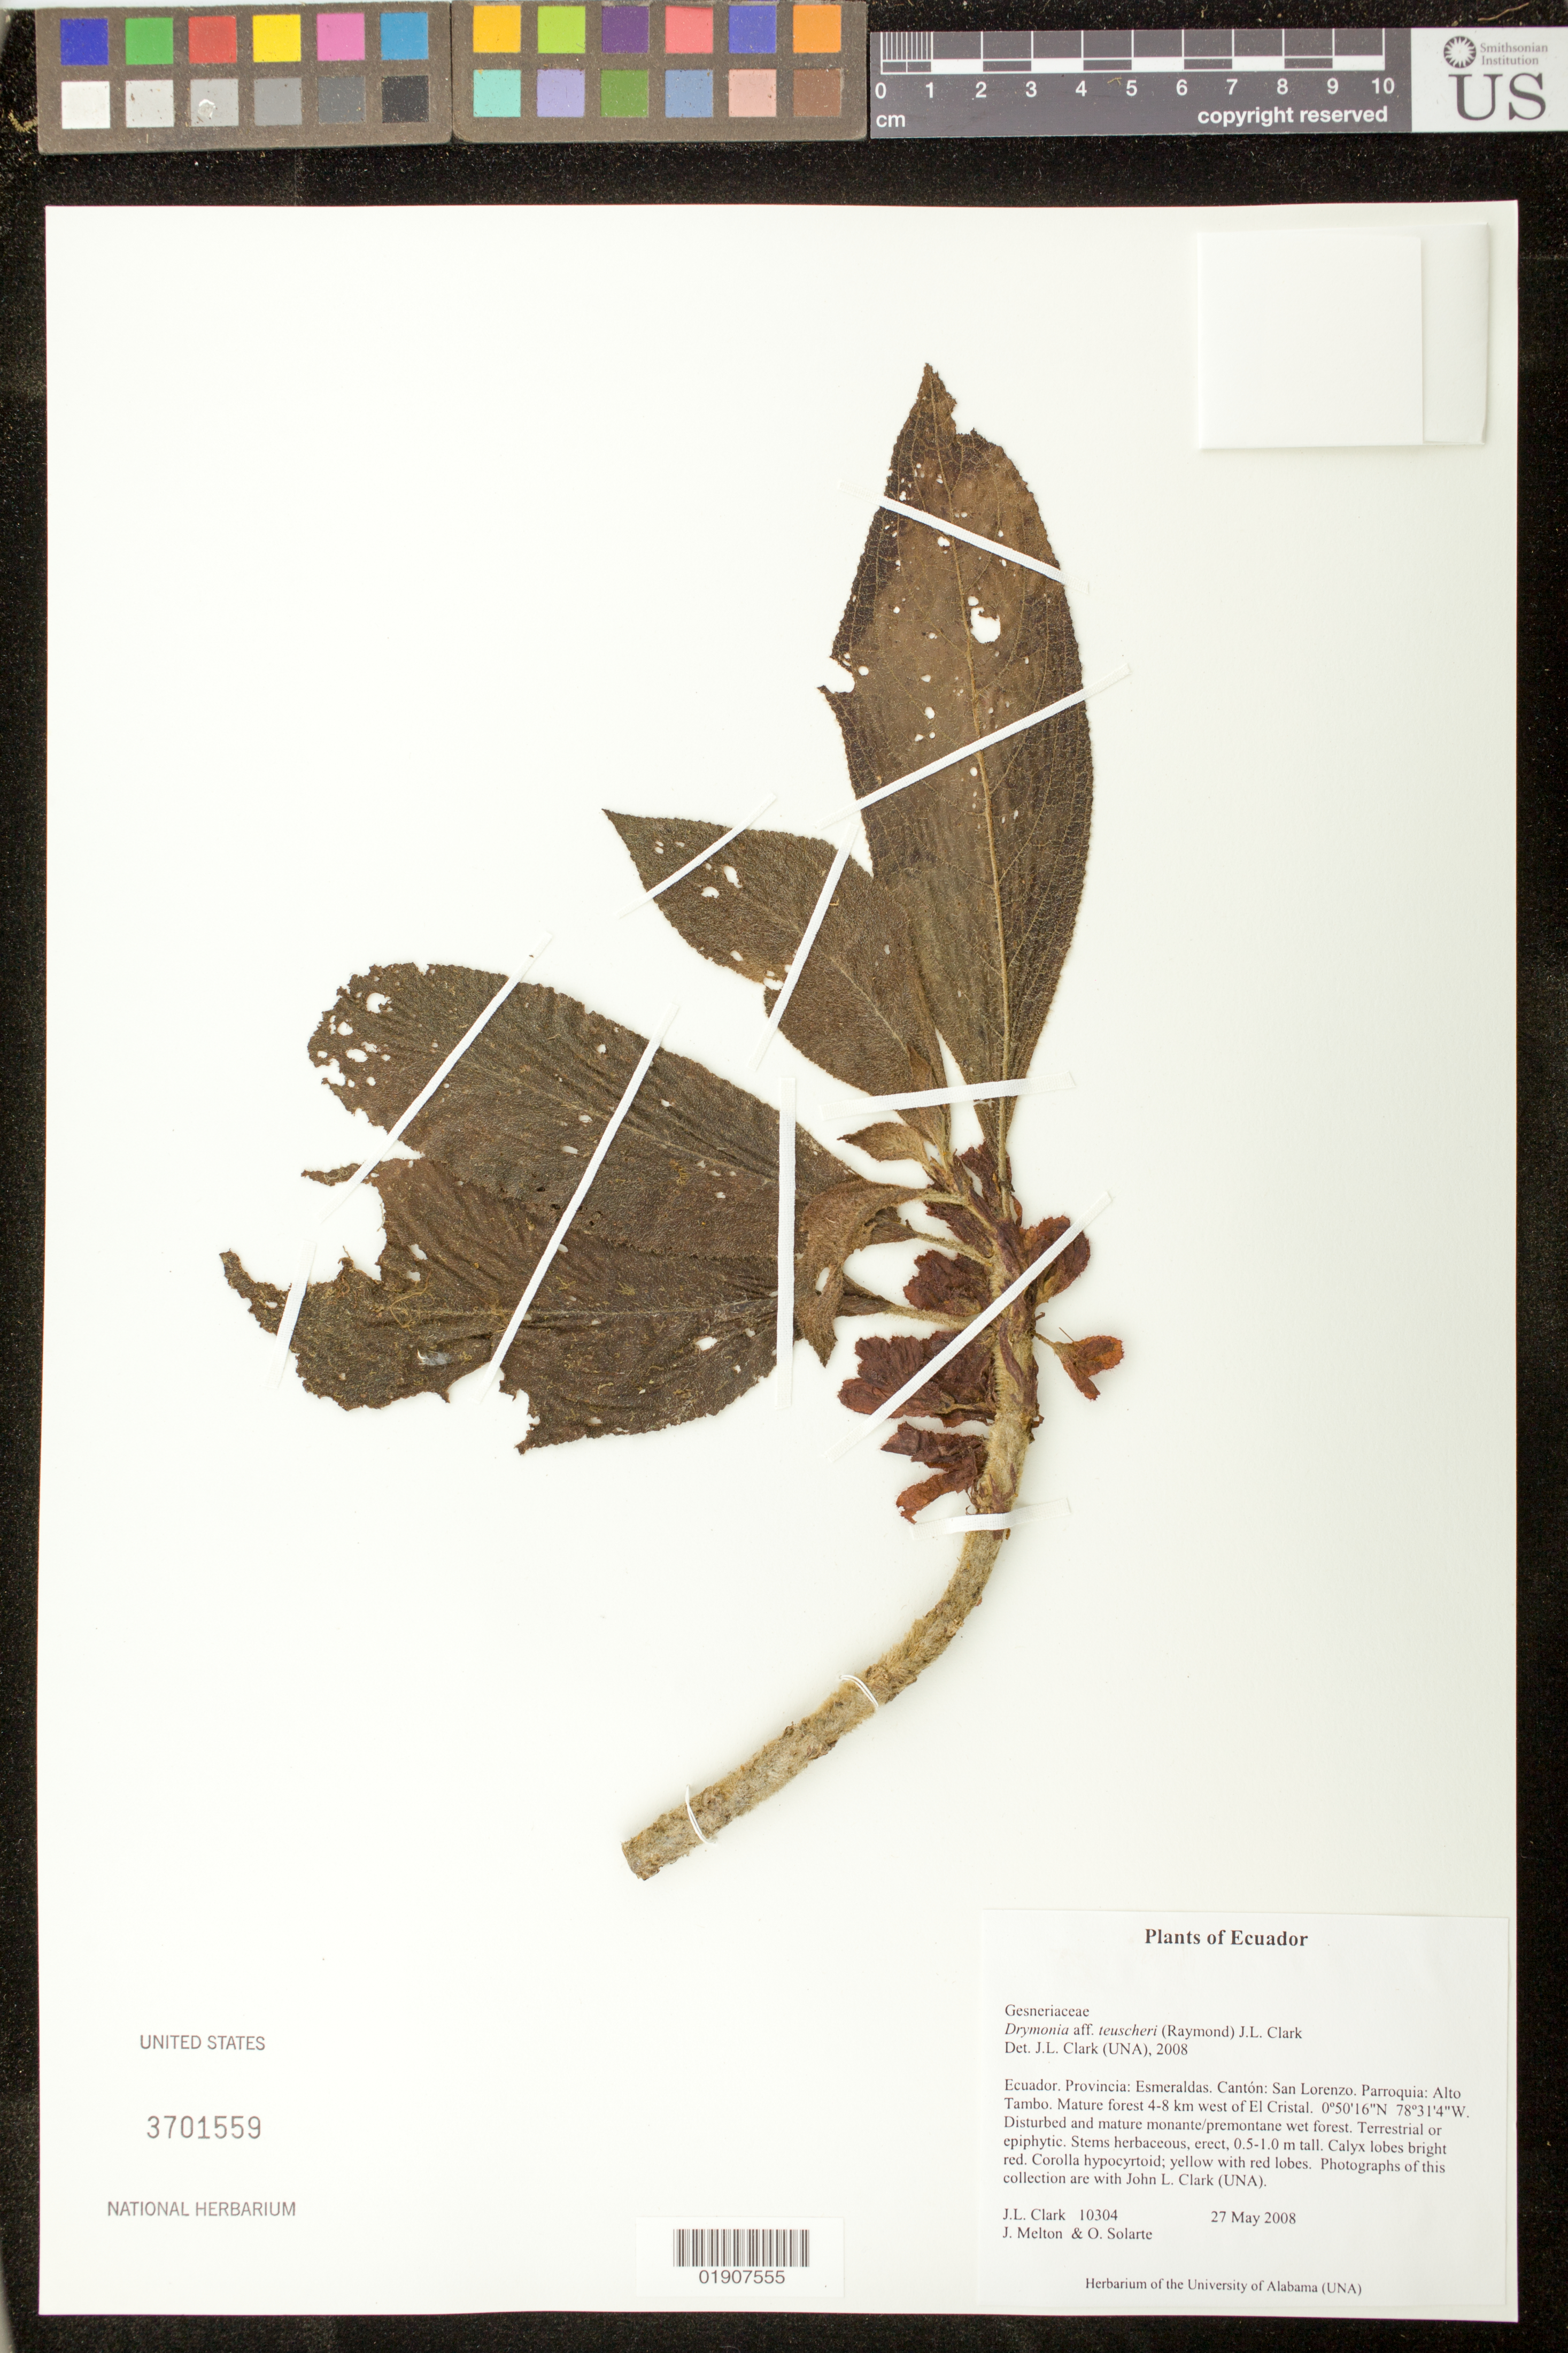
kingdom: Plantae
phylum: Tracheophyta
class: Magnoliopsida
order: Lamiales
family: Gesneriaceae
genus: Drymonia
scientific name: Drymonia teuscheri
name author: (Raymond) J.L. Clark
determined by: Clark, J. L., (SEL), The Marie Selby Botanical Garden (UNITED STATES)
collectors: J. L. Clark, J. Melton & O. Solarte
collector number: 10304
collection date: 2008-05-27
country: Ecuador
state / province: Esmeraldas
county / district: San Lorenzo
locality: Provincia: Esmeraldas. Cantón: San Lorenzo. Parroquia: Alto Tambo. Mature forest 4-8 km west of El Cristal.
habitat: Disturbed and mature monante/premontane wet forest.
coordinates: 0 50 16 N, 78 31 4 W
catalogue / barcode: US 3701559